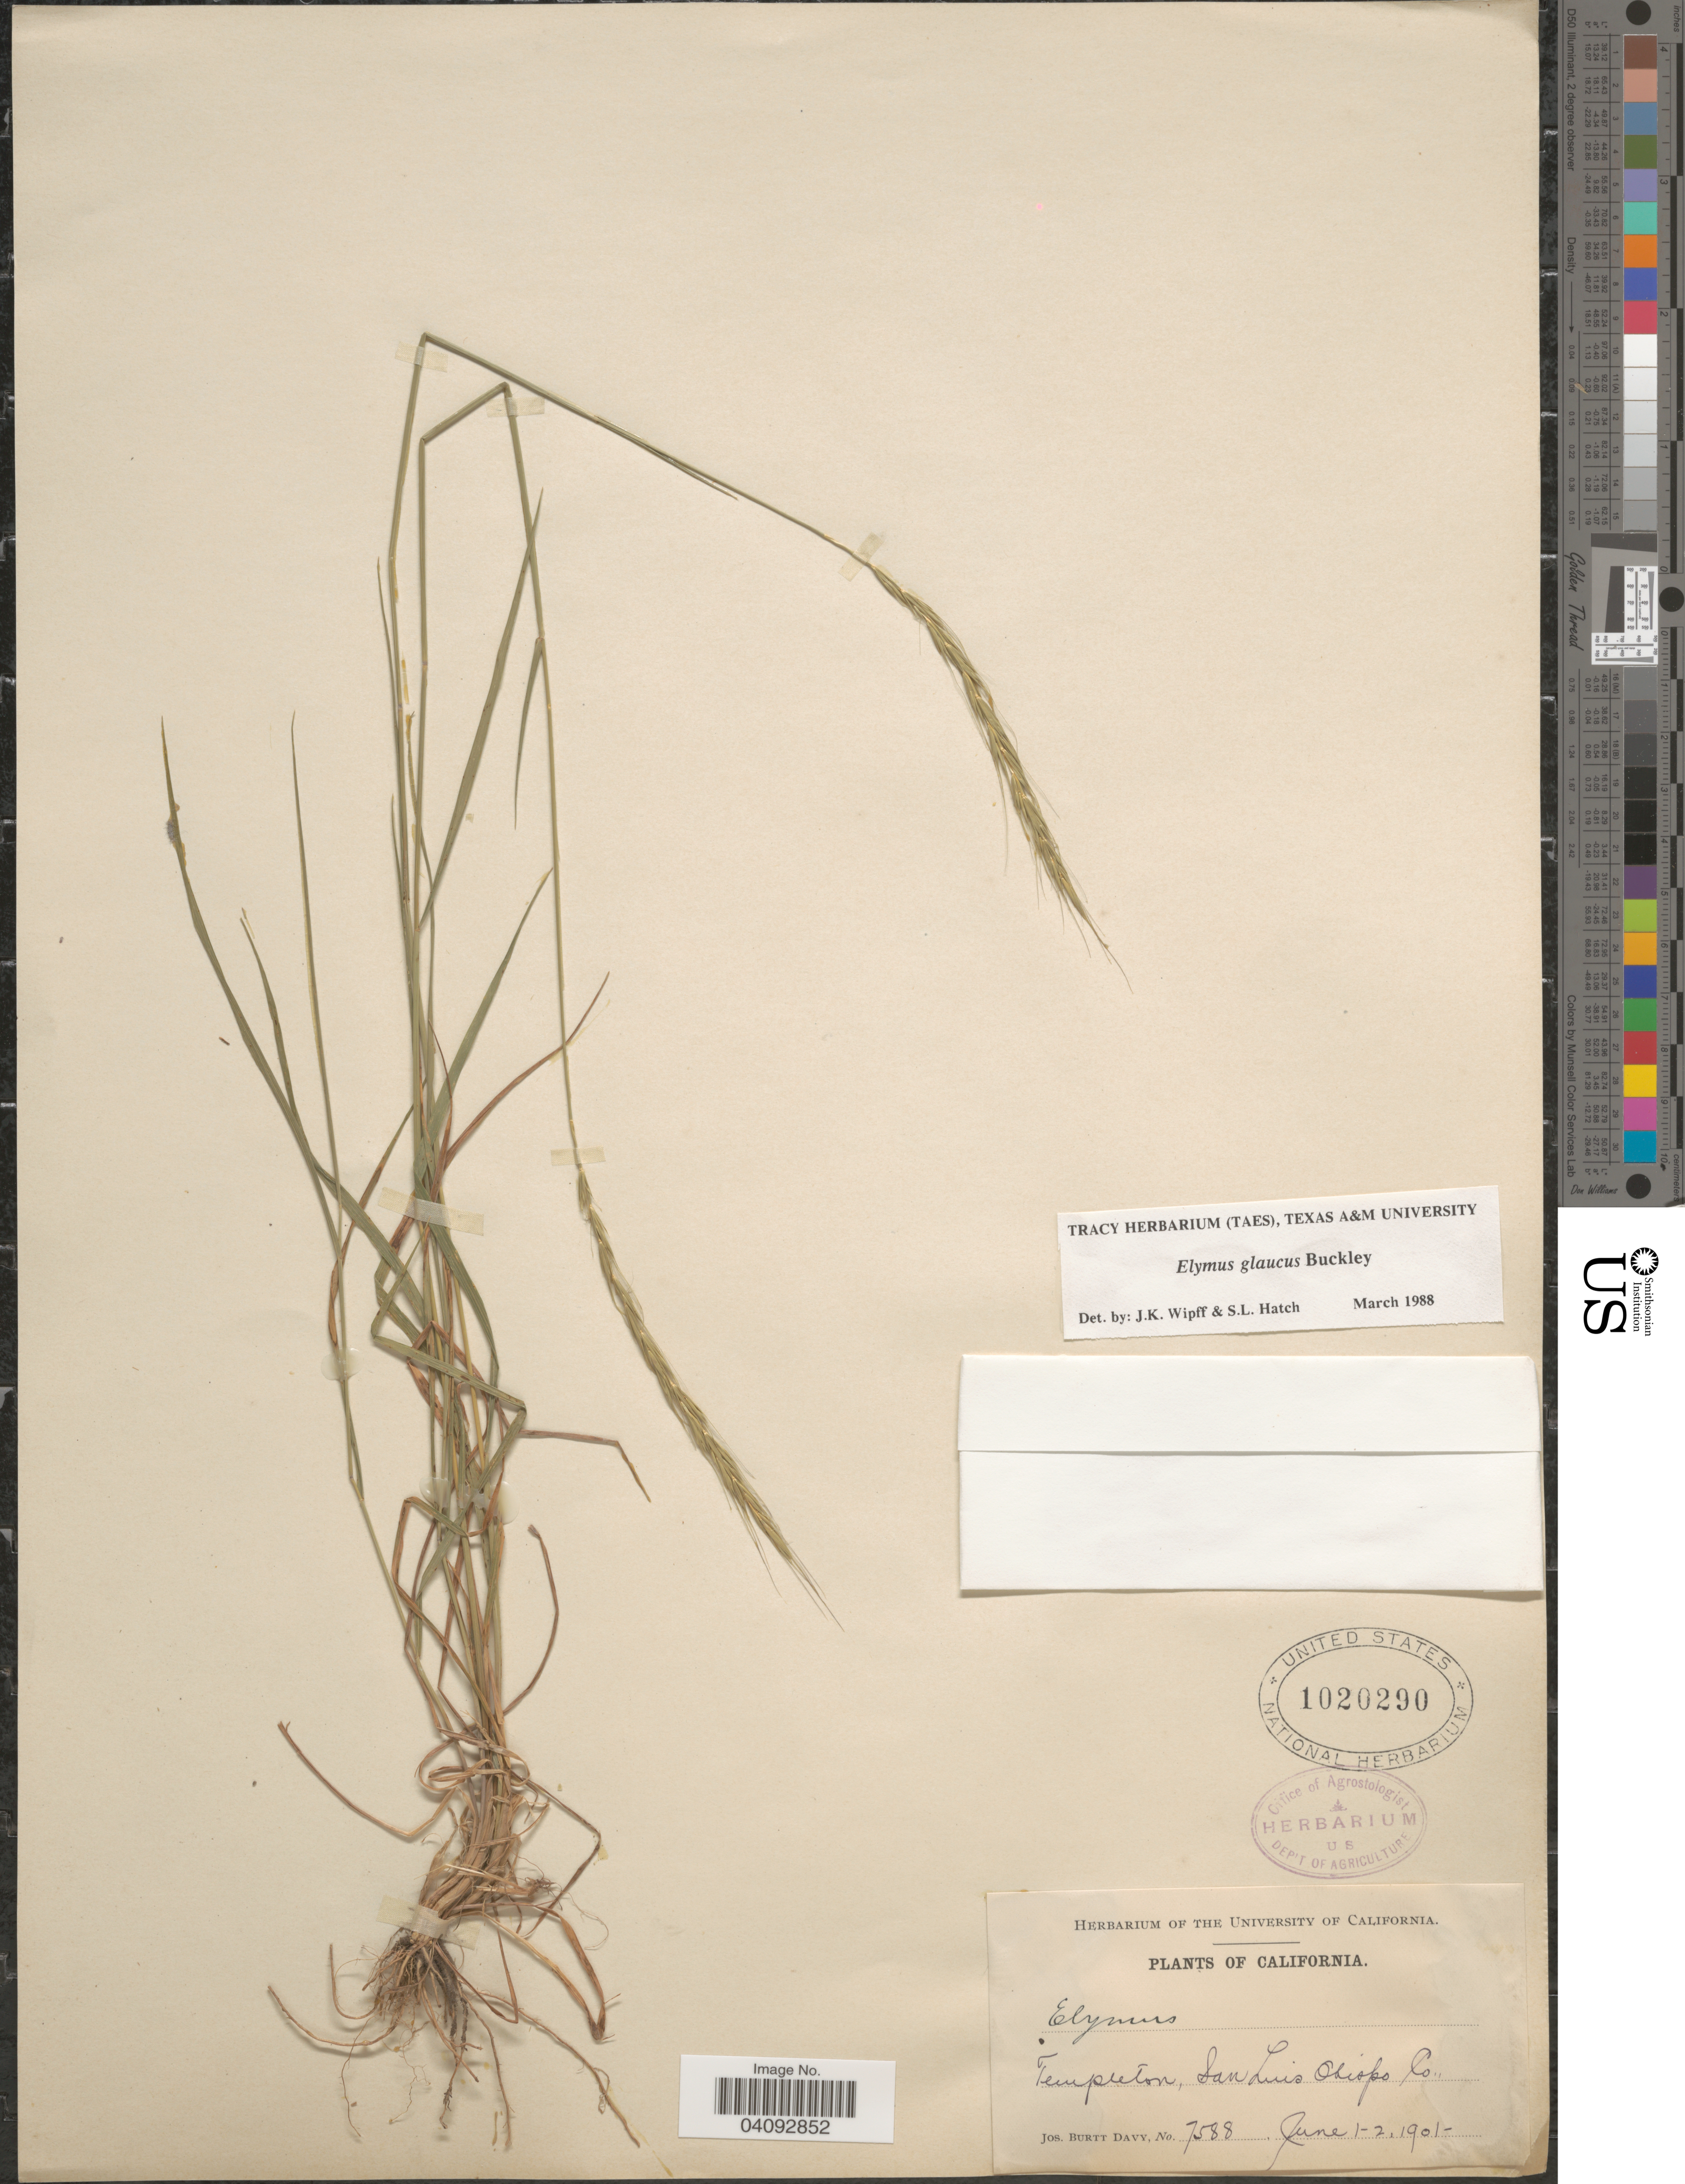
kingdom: Plantae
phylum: Tracheophyta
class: Liliopsida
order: Poales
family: Poaceae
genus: Elymus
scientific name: Elymus glaucus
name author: Buckley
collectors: J. Burtt Davy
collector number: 7588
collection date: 1901-06-01/1901-06-02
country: United States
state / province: California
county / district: San Luis Obispo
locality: Templeton, San Luis Obispo Co.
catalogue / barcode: US 1020290